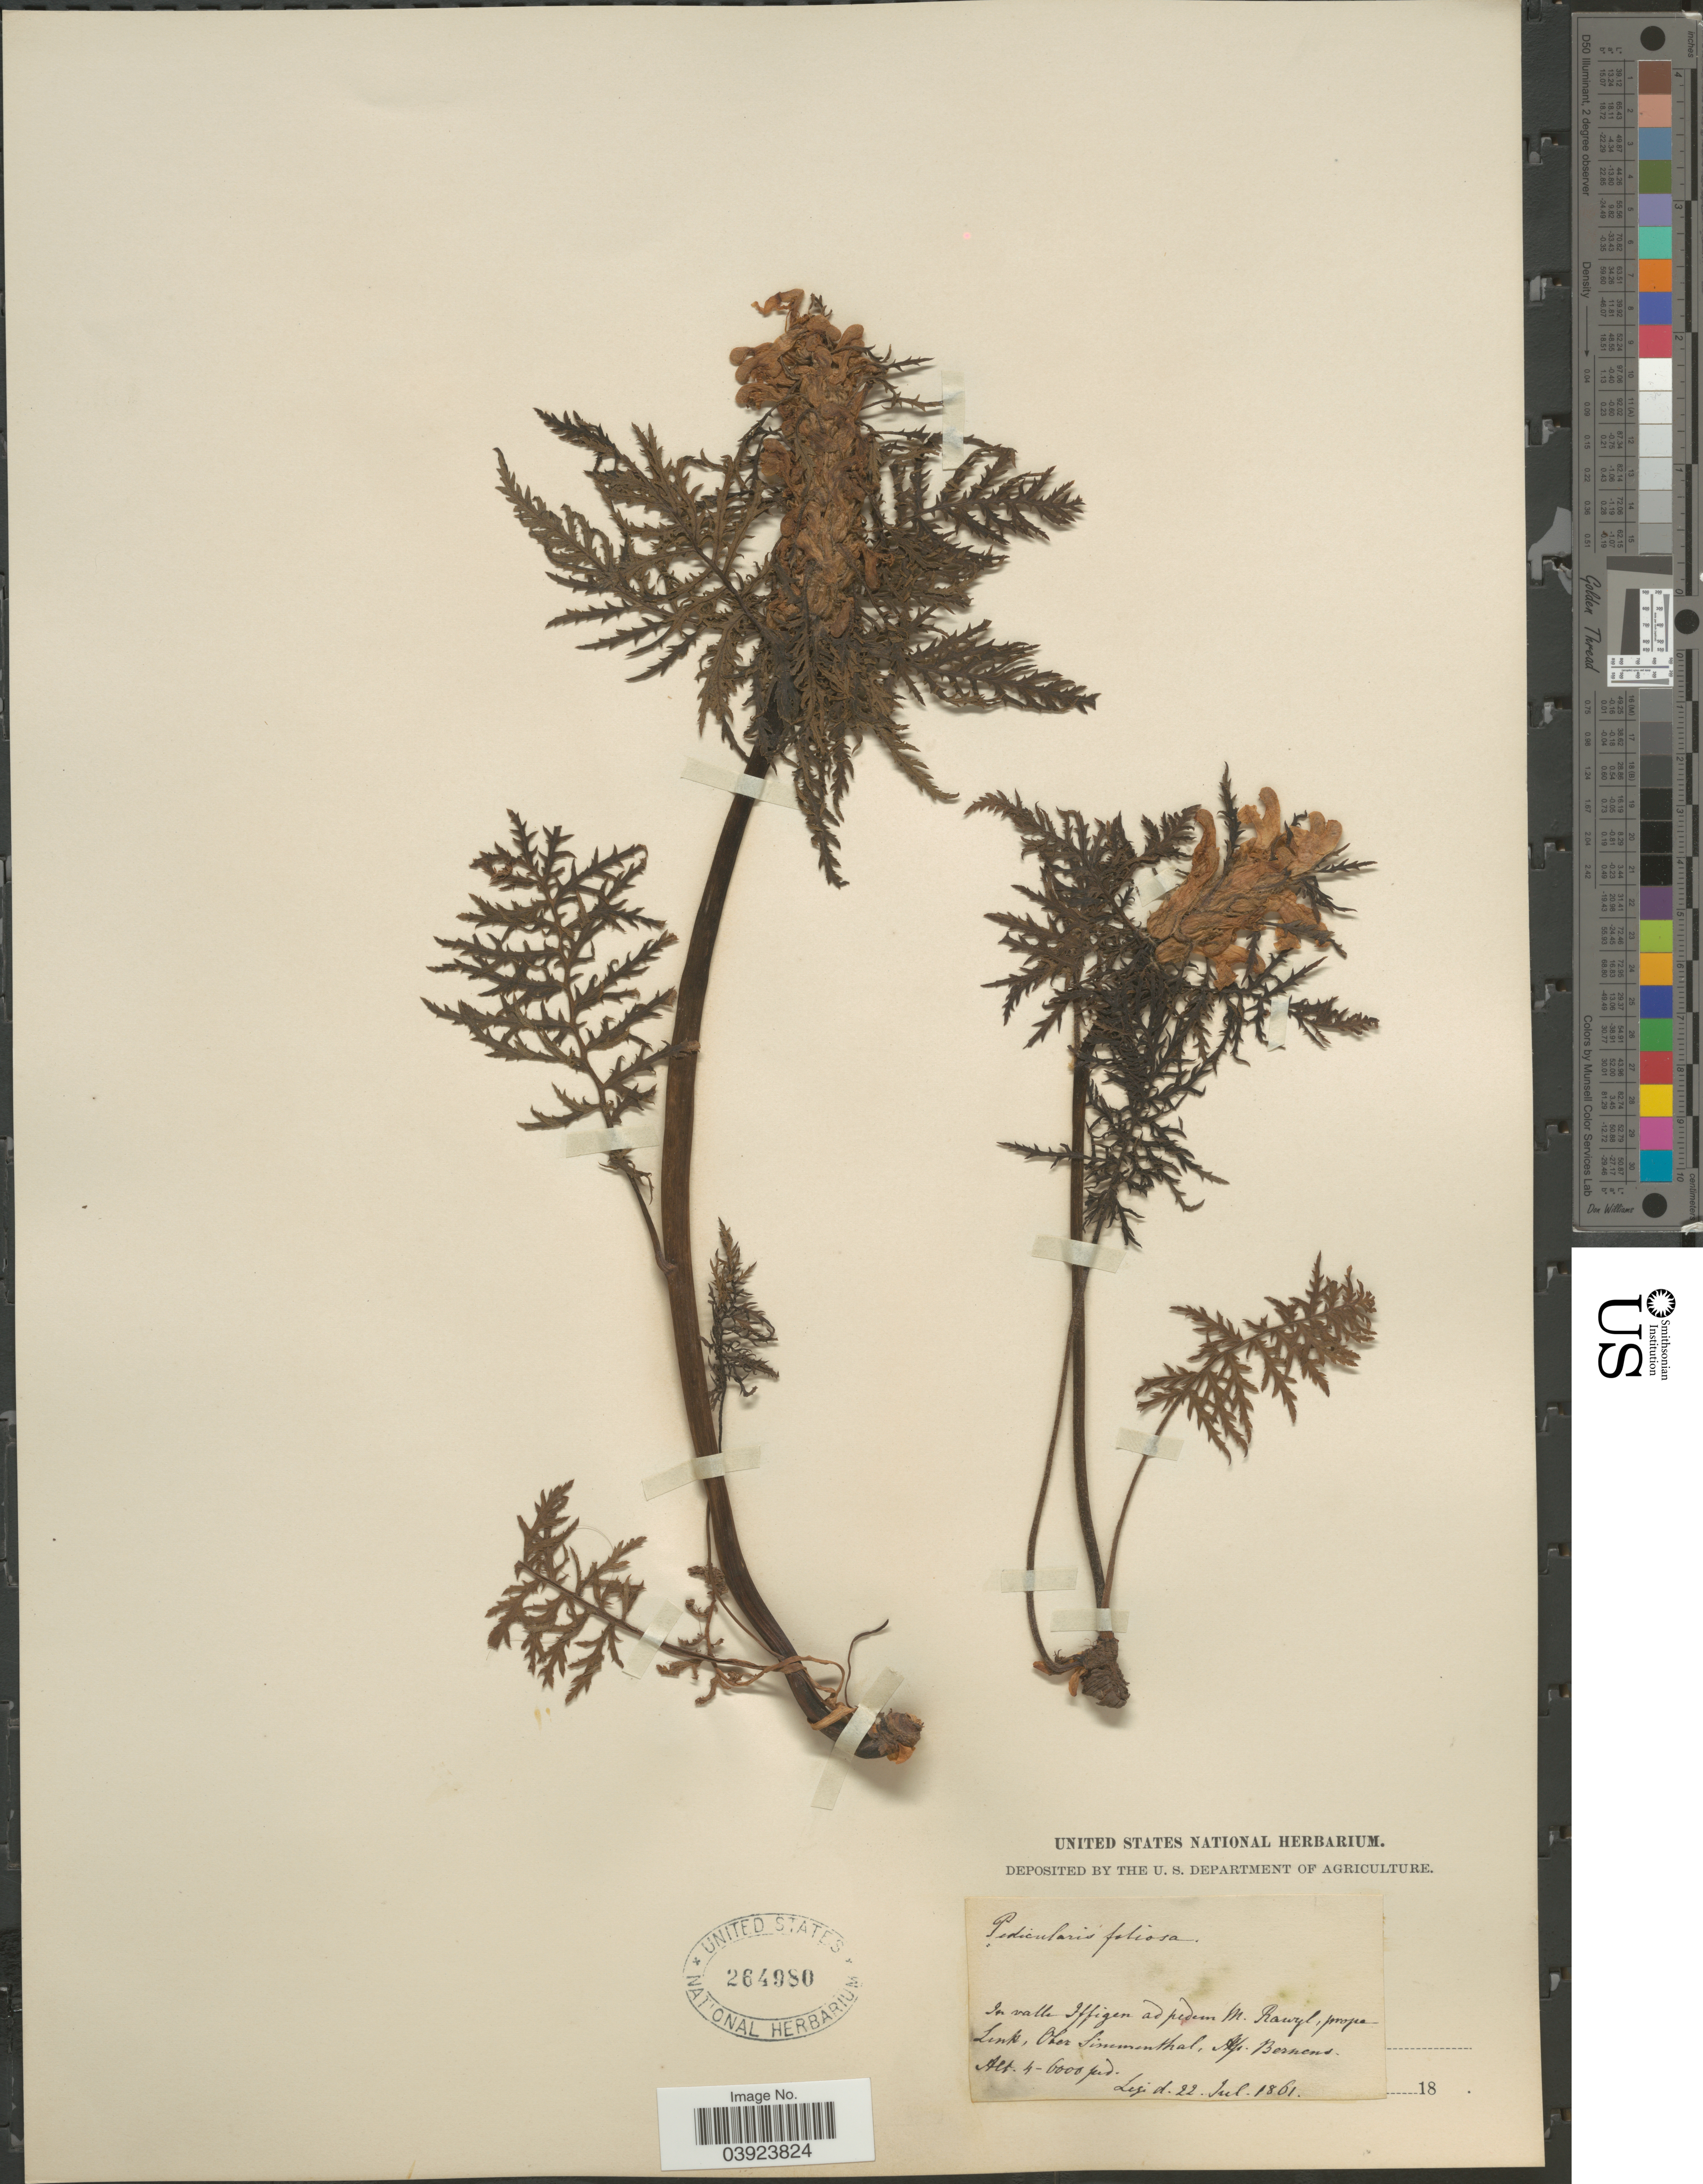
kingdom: Plantae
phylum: Tracheophyta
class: Magnoliopsida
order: Lamiales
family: Orobanchaceae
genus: Pedicularis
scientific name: Pedicularis foliosa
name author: L.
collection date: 1861-07-22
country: Switzerland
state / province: Bern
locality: In valle Iffigen ad peden M. Rawyl, prope Lenk, Ober Simmenthal, Alp. Bernens.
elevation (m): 1219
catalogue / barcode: US 264980